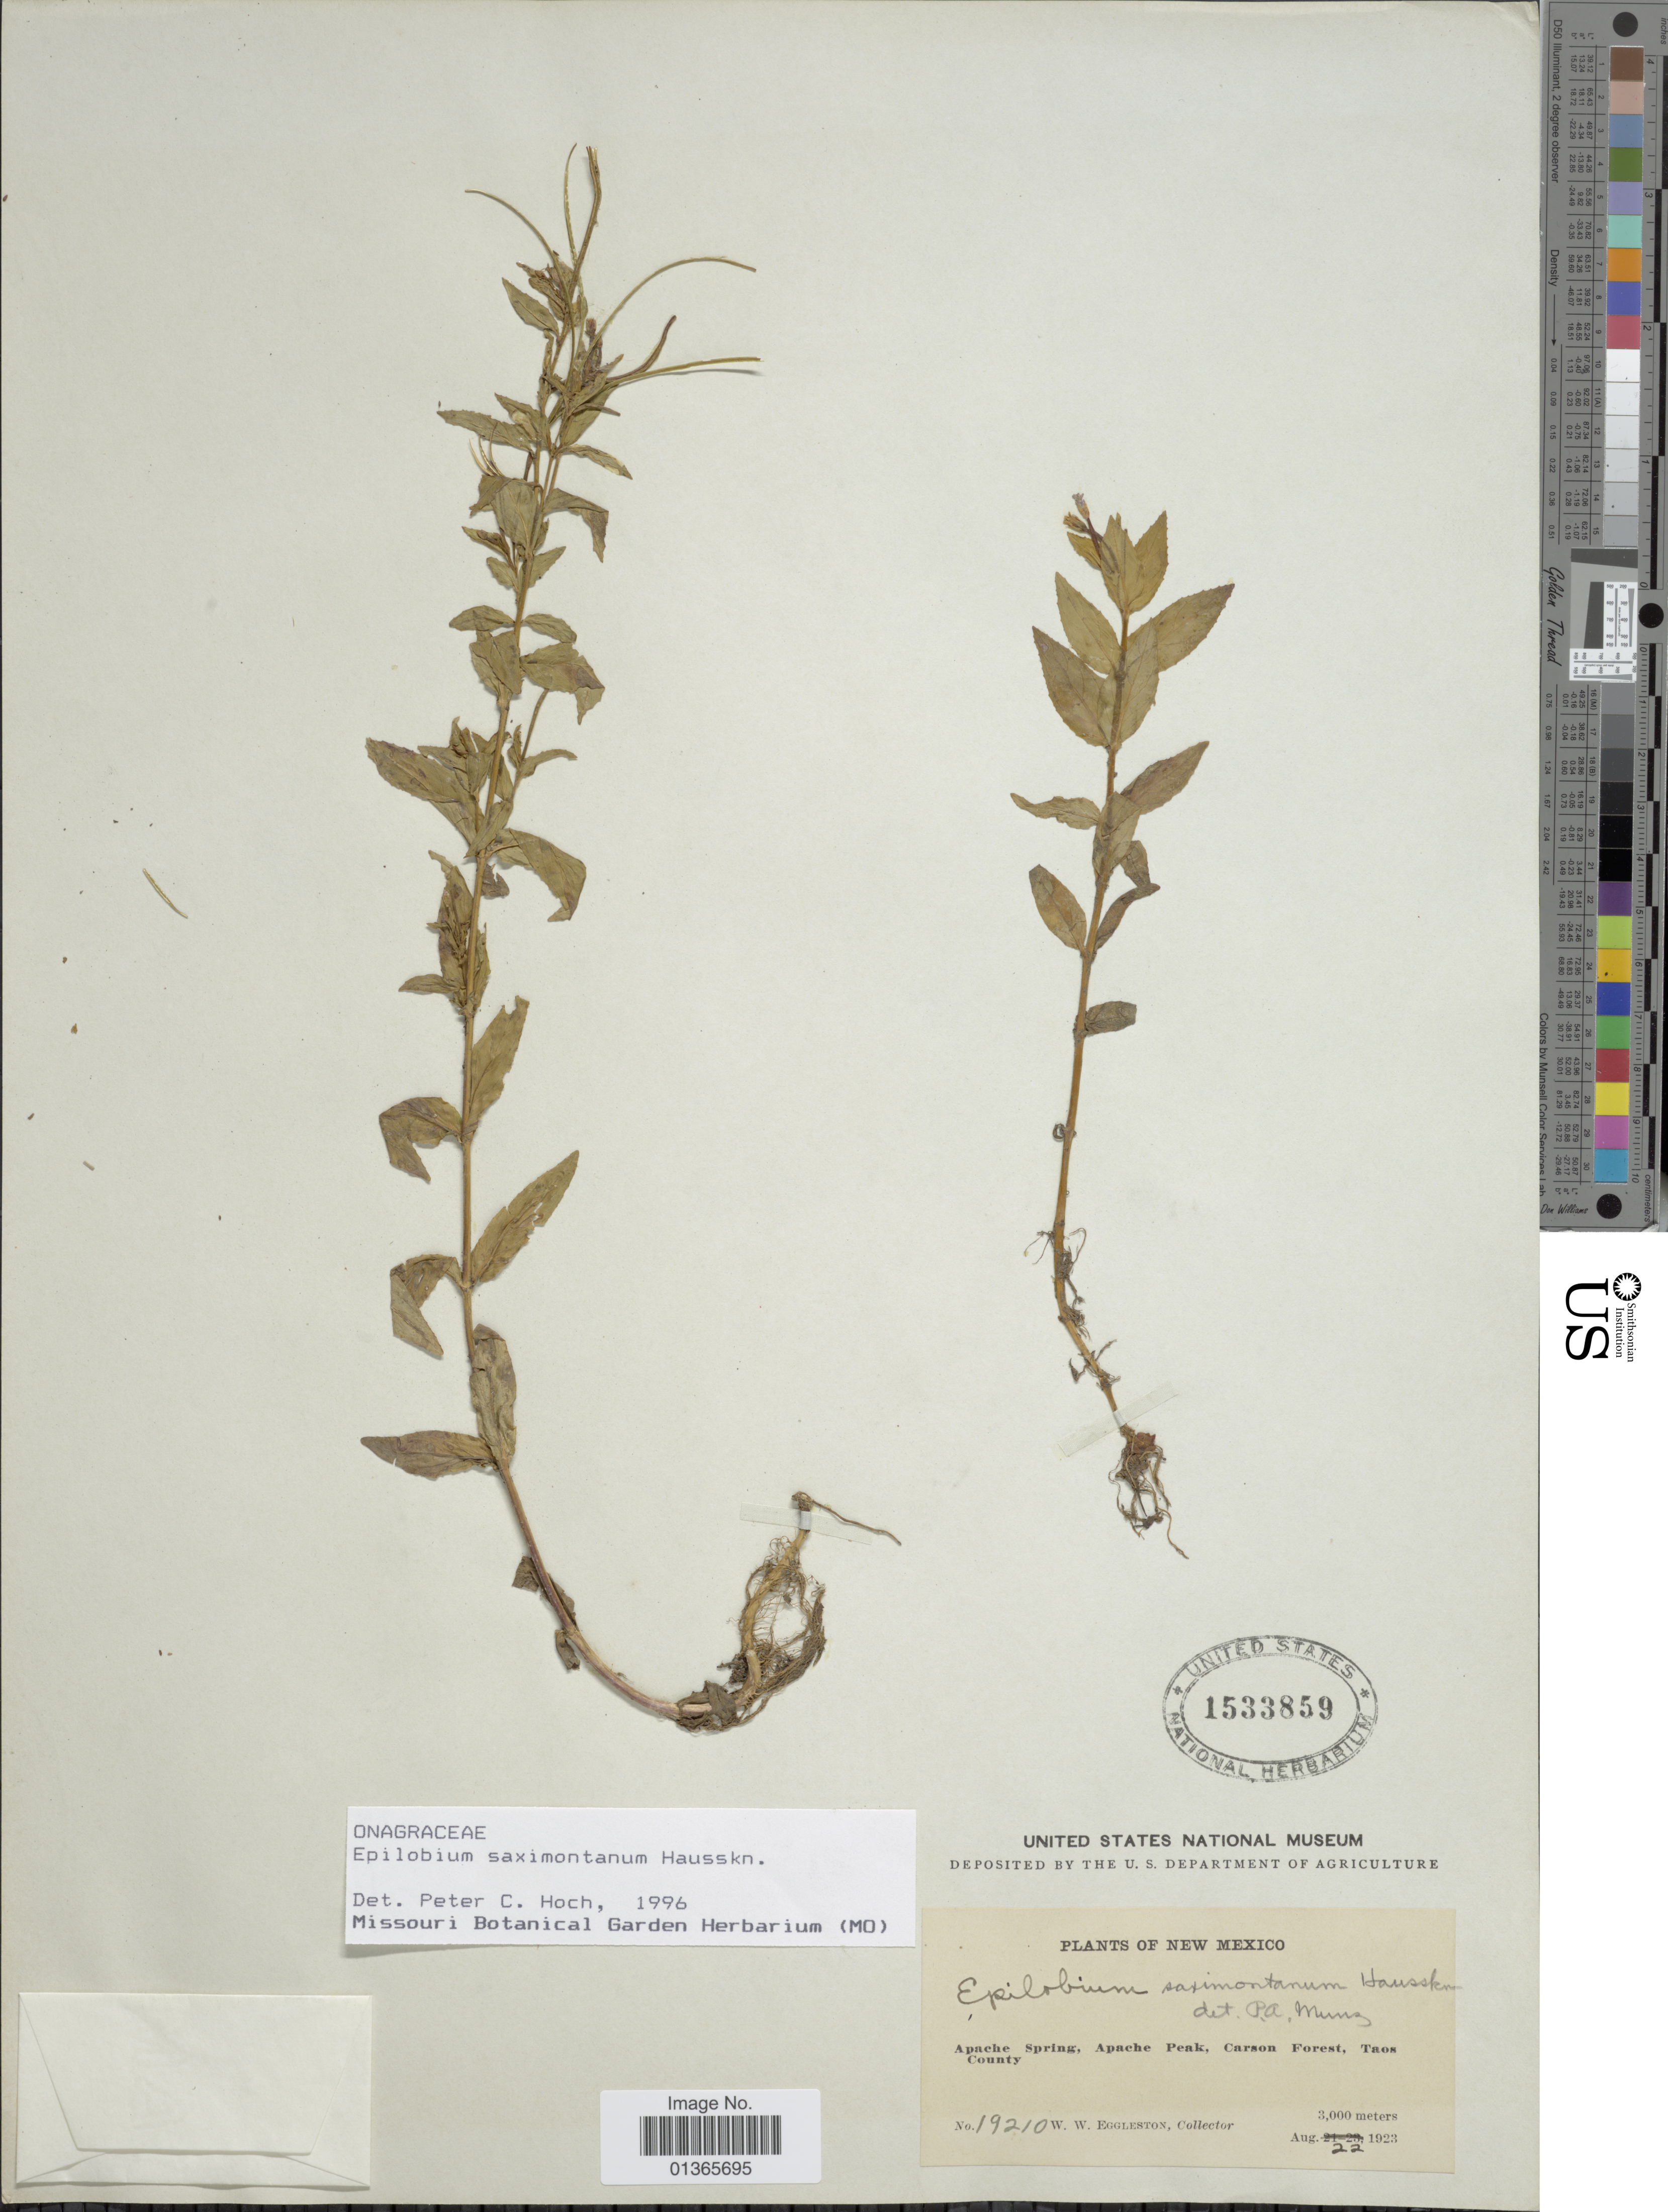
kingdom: Plantae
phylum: Tracheophyta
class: Magnoliopsida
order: Myrtales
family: Onagraceae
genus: Epilobium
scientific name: Epilobium saximontanum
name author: Hausskn.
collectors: W. W. Eggleston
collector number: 19210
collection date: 1923-08-22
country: United States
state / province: New Mexico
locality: Apache Spring, Apache Peak, Carson Forest, Taos County.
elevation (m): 3000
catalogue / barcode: US 1533859